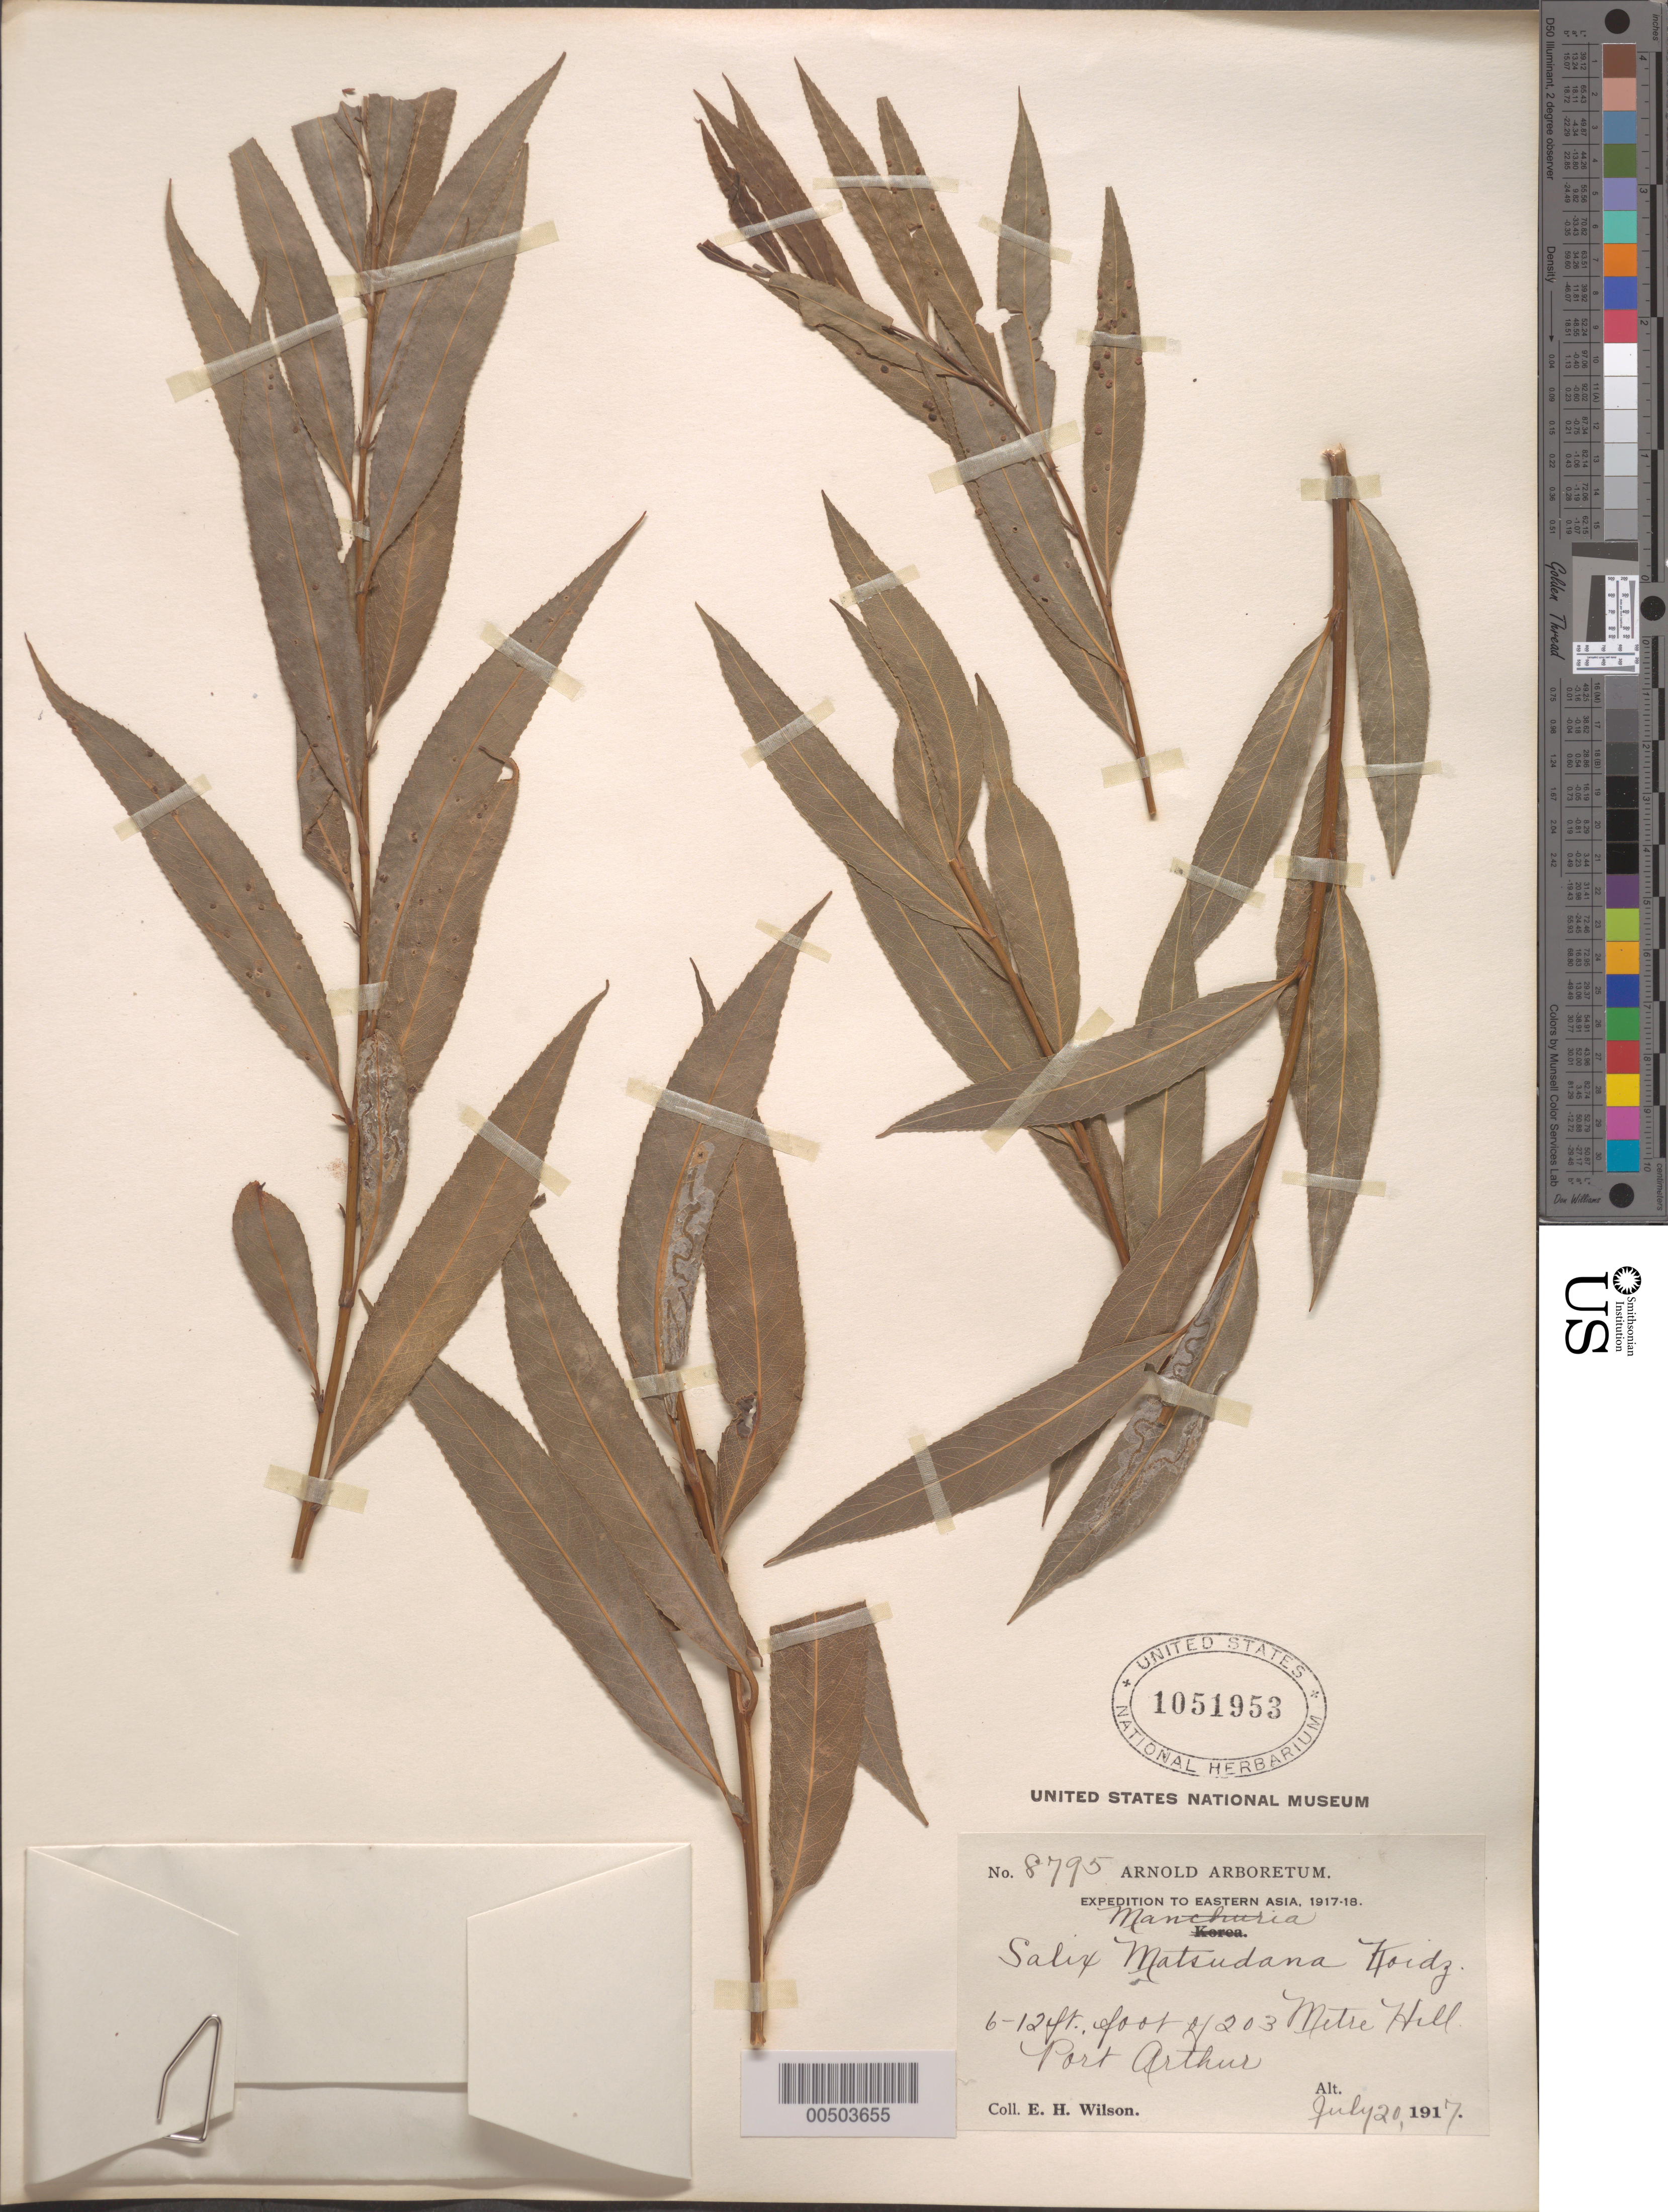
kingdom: Plantae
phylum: Tracheophyta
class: Magnoliopsida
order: Malpighiales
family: Salicaceae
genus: Salix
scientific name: Salix matsudana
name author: Koidz.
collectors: E. H. Wilson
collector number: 8795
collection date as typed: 20 Jul 1917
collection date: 1917-07-20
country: China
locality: Manchuria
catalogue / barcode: US 1051953